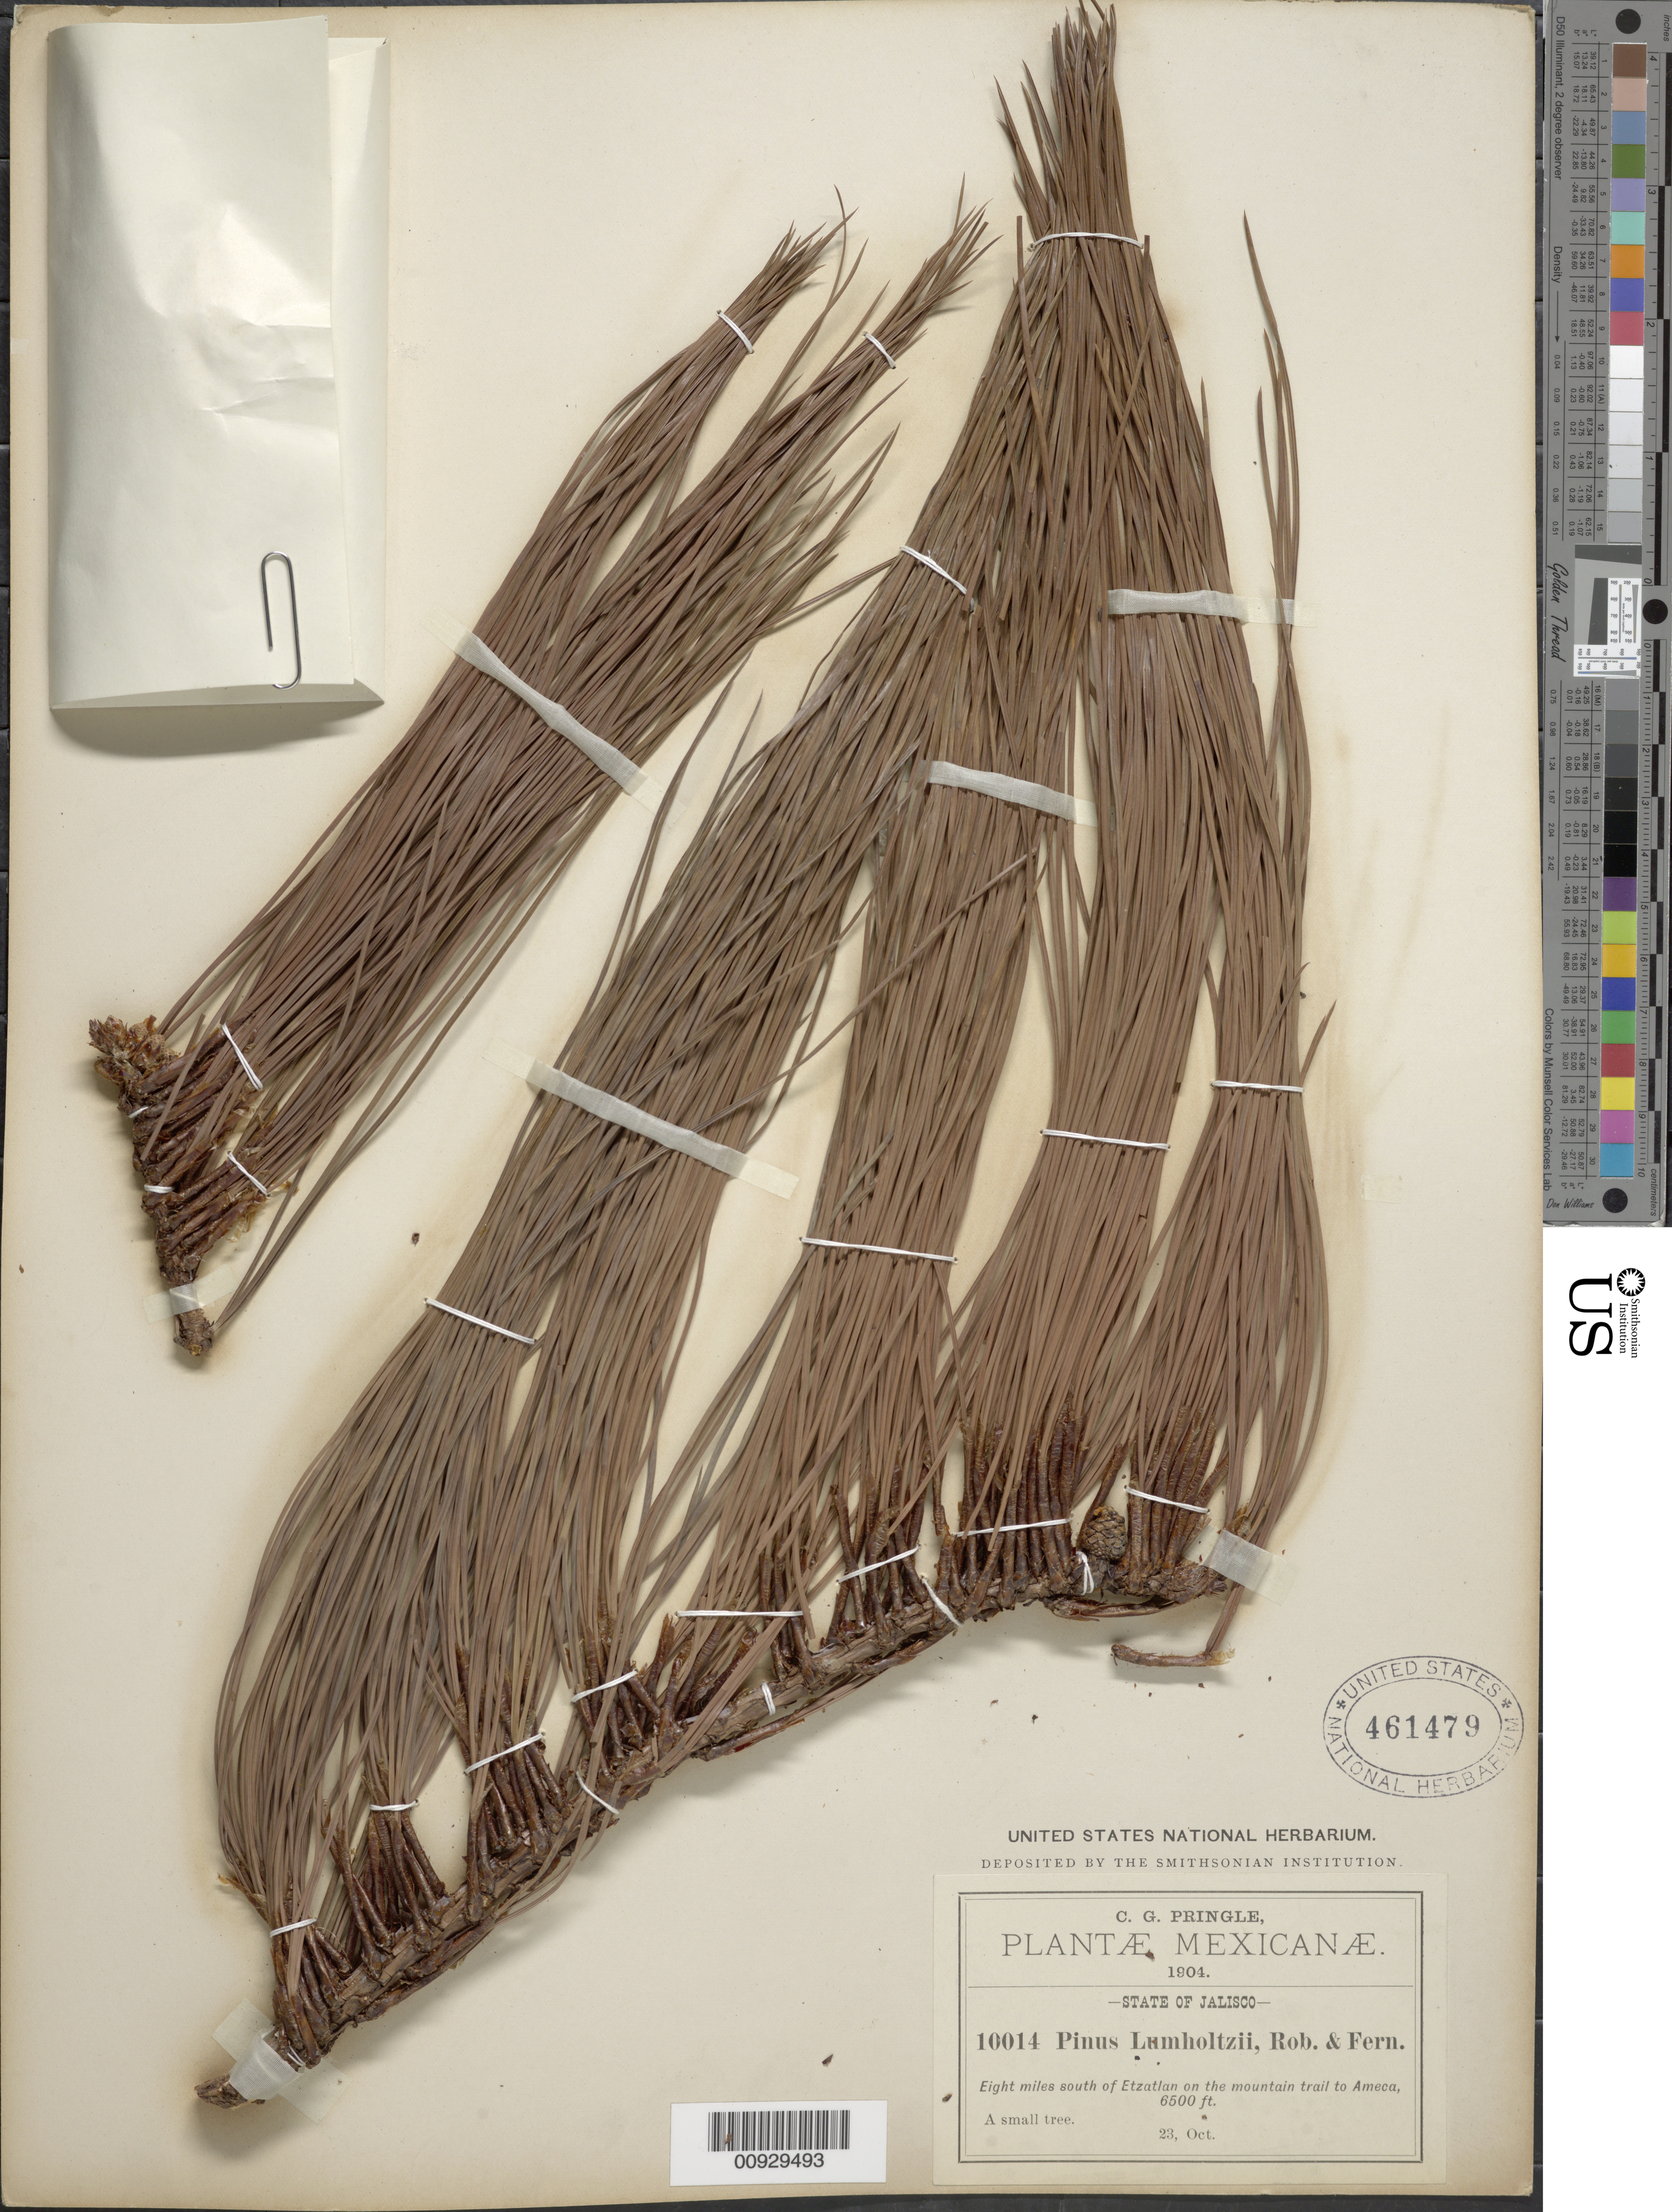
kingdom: Plantae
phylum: Tracheophyta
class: Pinopsida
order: Pinales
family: Pinaceae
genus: Pinus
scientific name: Pinus lumholtzii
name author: B.L. Rob. & Fernald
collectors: C. G. Pringle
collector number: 10014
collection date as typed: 23 Oct 1904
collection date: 1904-10-23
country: Mexico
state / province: Jalisco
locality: Eight miles south of Etzatlan on the mountain trail to Ameca.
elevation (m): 1981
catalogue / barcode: US 461479